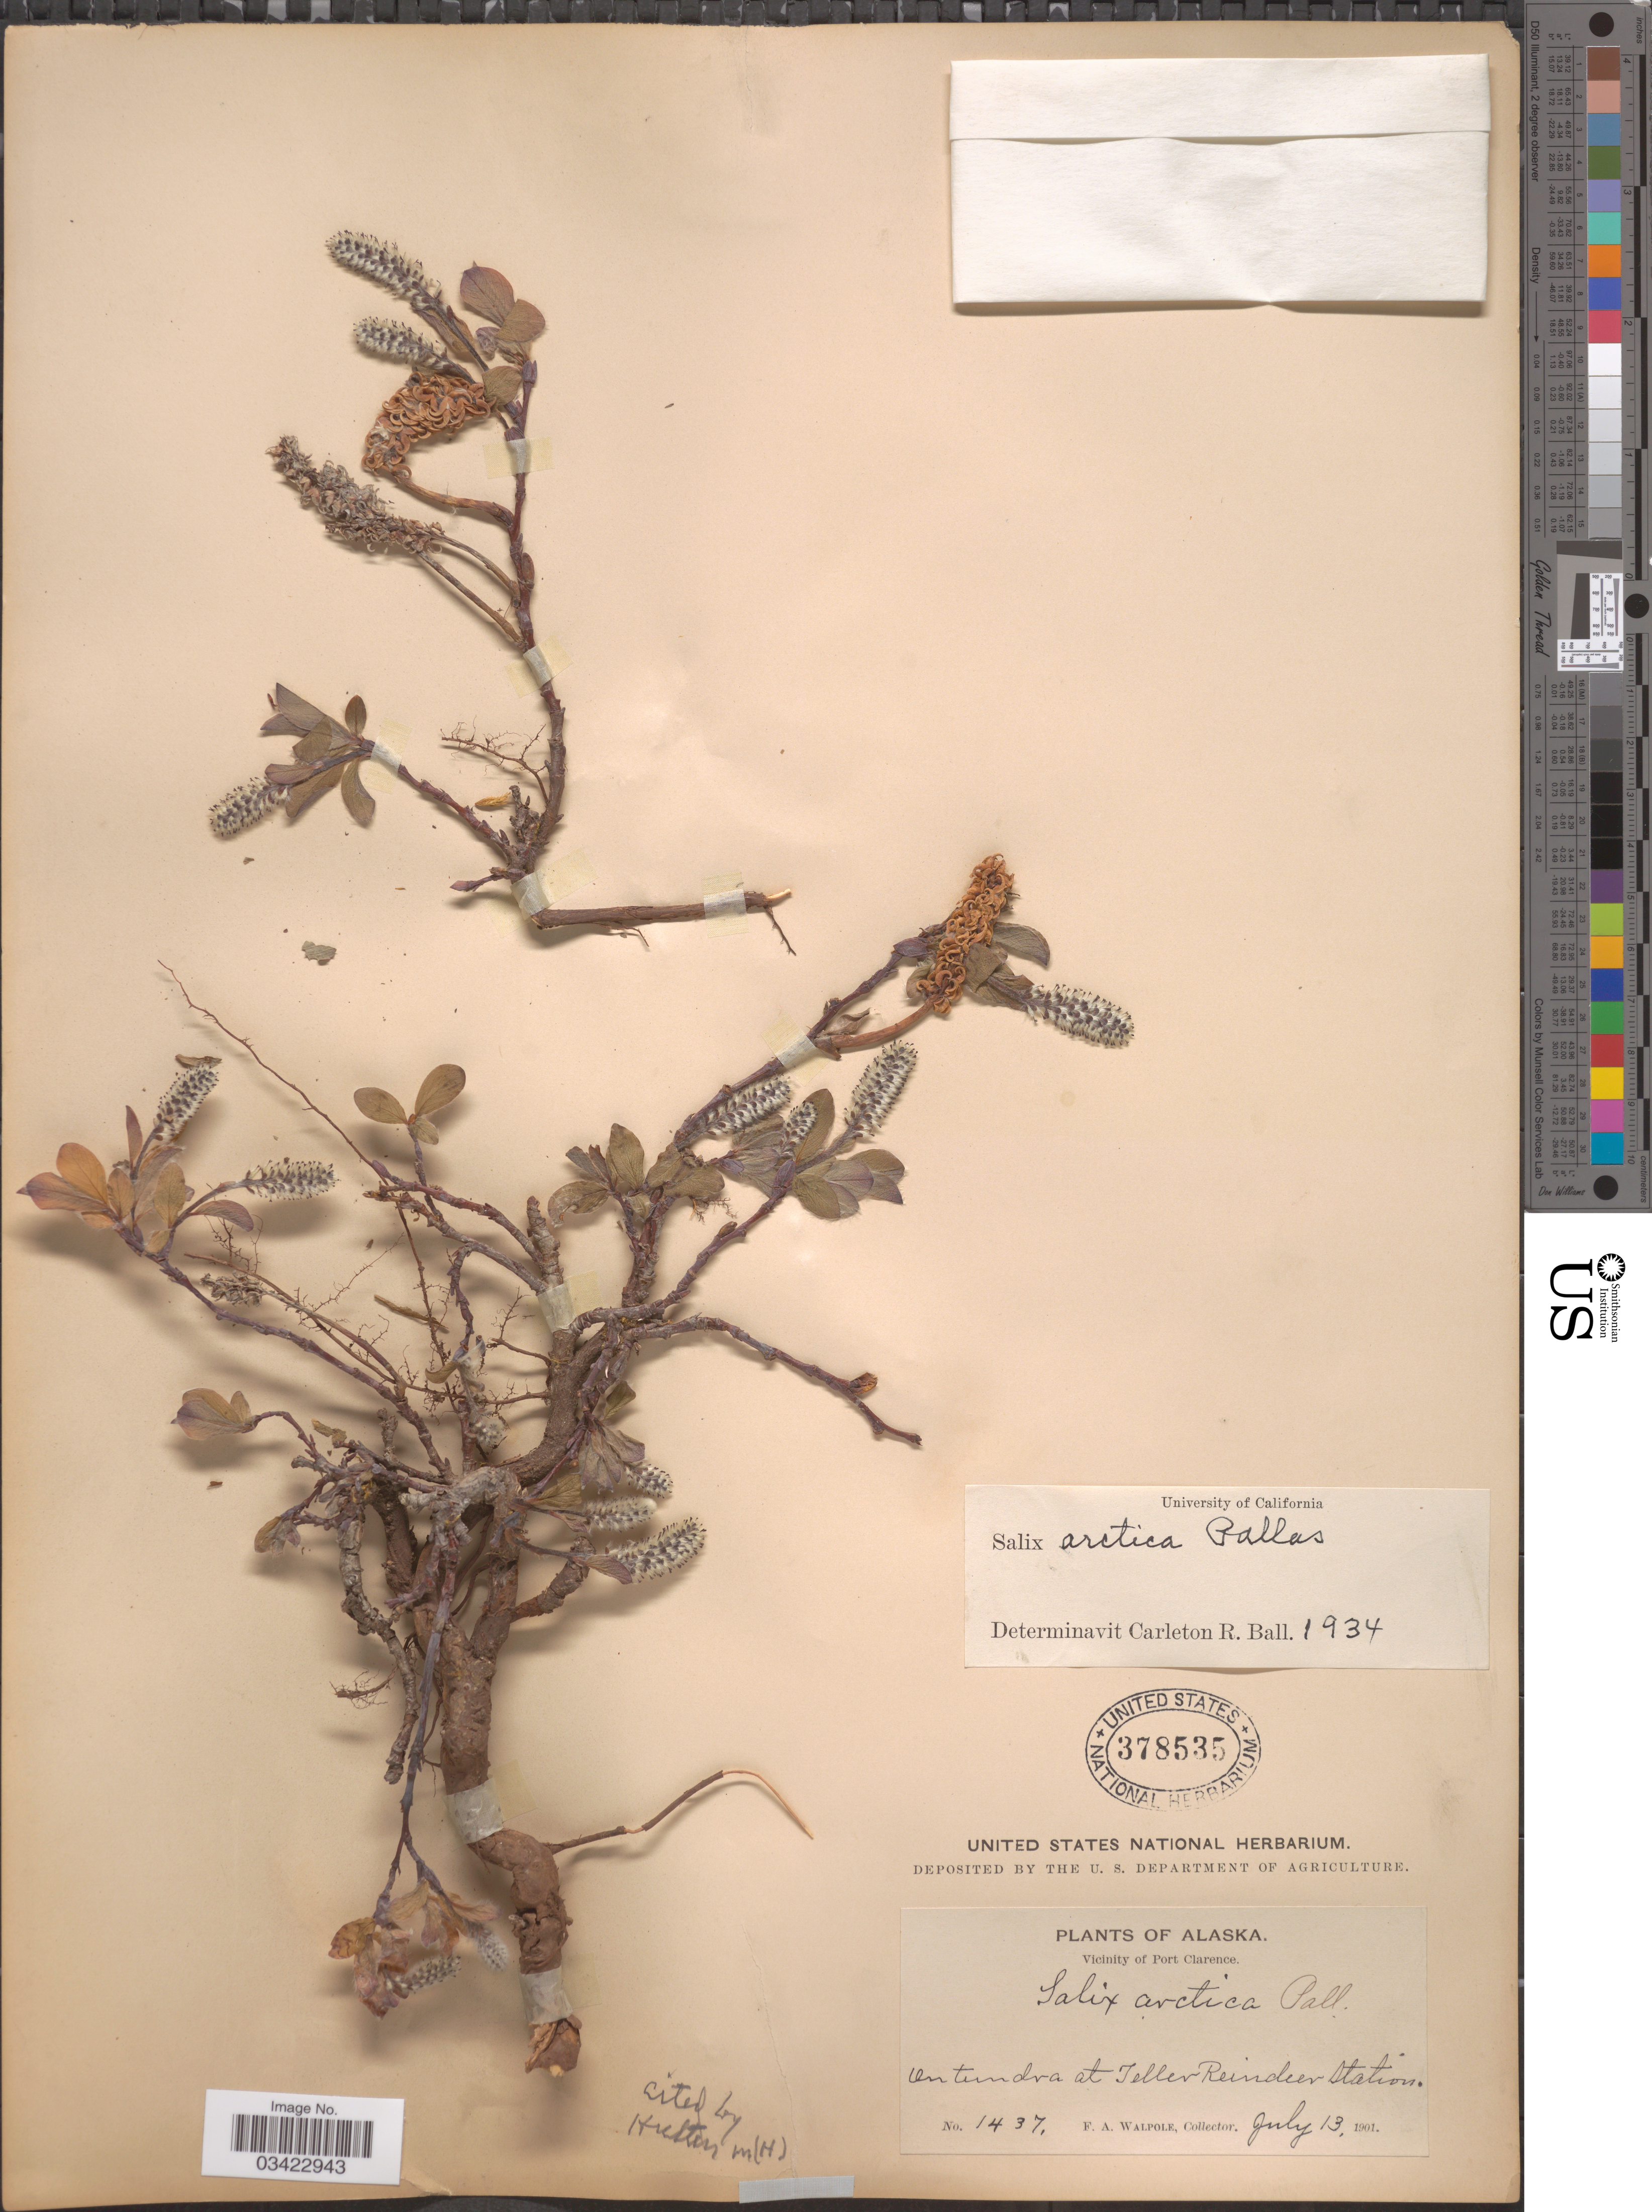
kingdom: Plantae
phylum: Tracheophyta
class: Magnoliopsida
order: Malpighiales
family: Salicaceae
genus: Salix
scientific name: Salix anglorum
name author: Cham.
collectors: F. Walpole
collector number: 1437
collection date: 1901-07-13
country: United States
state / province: Alaska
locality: Vicinity of Port Clarence. On tundra at Teller Reindeer Station.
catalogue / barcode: US 378535